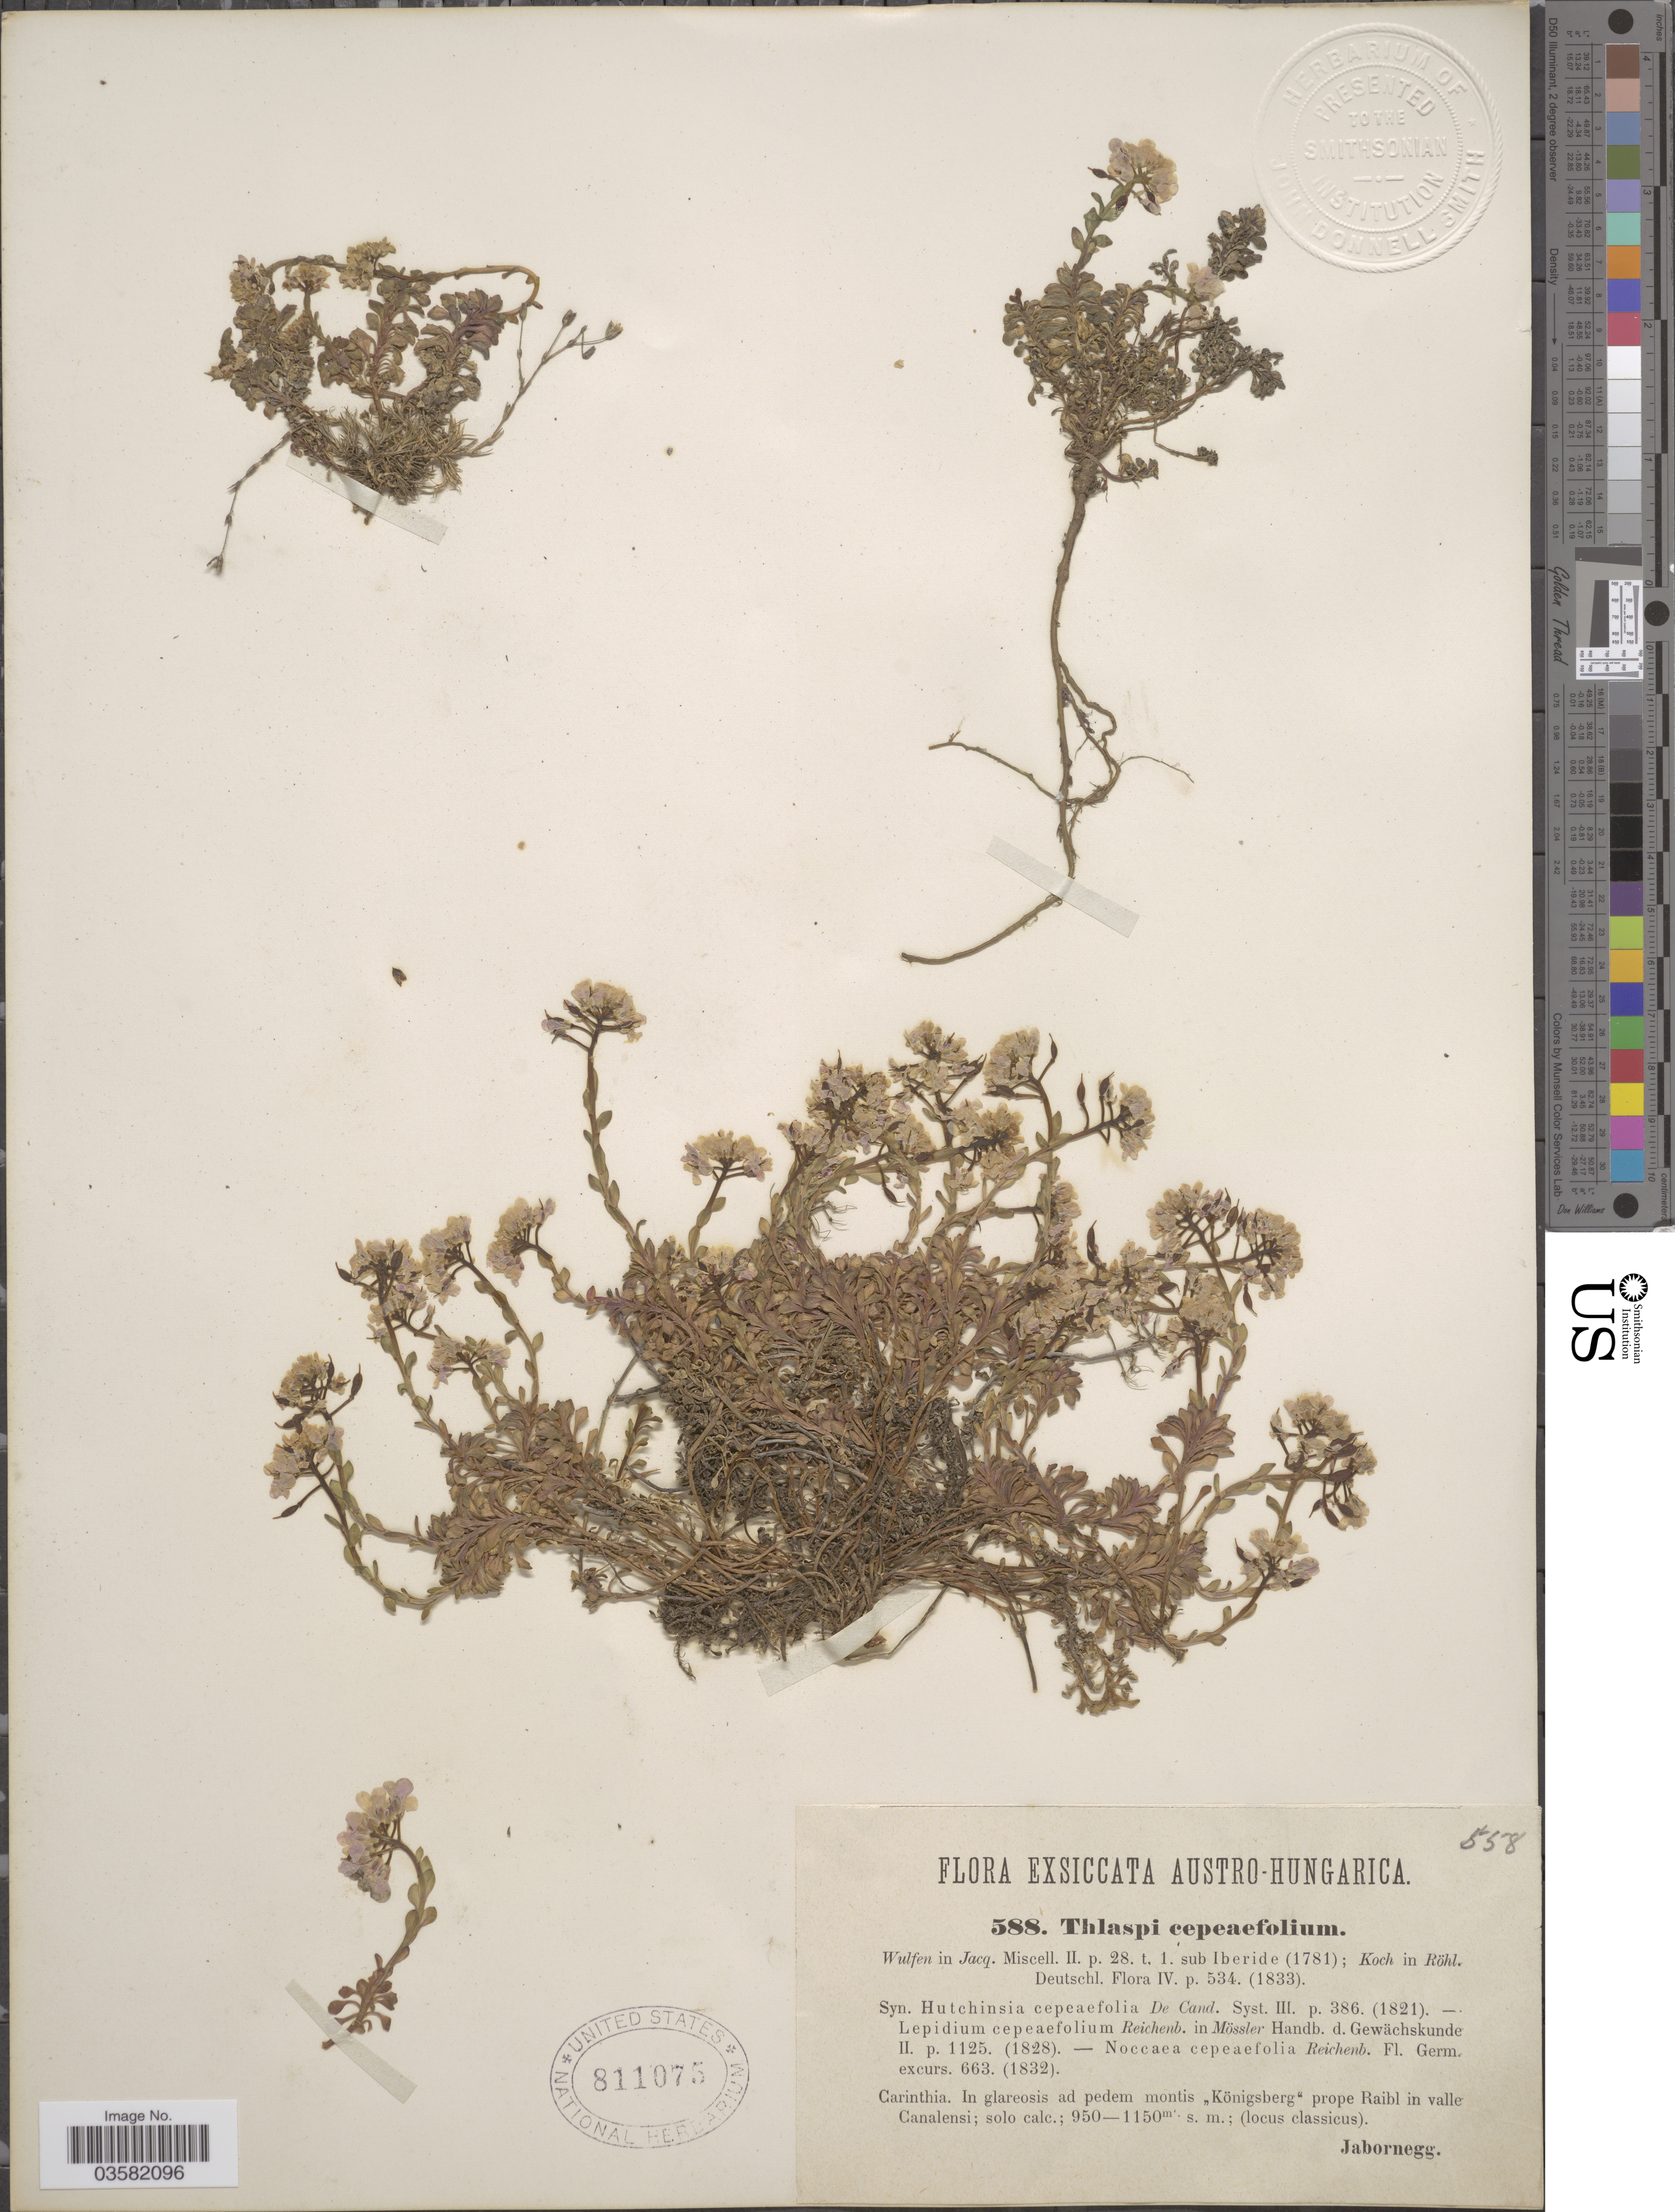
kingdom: Plantae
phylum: Tracheophyta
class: Magnoliopsida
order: Brassicales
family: Brassicaceae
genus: Thlaspi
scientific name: Thlaspi cepaeifolium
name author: (Wulfen) W.D.J. Koch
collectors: Jabornegg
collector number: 588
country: Austria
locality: Austro-Hungarica. Carinthia. In glareosis ad pedem montis "Königsberg" prope Raibl in valle Canalensi.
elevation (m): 950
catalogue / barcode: US 811075